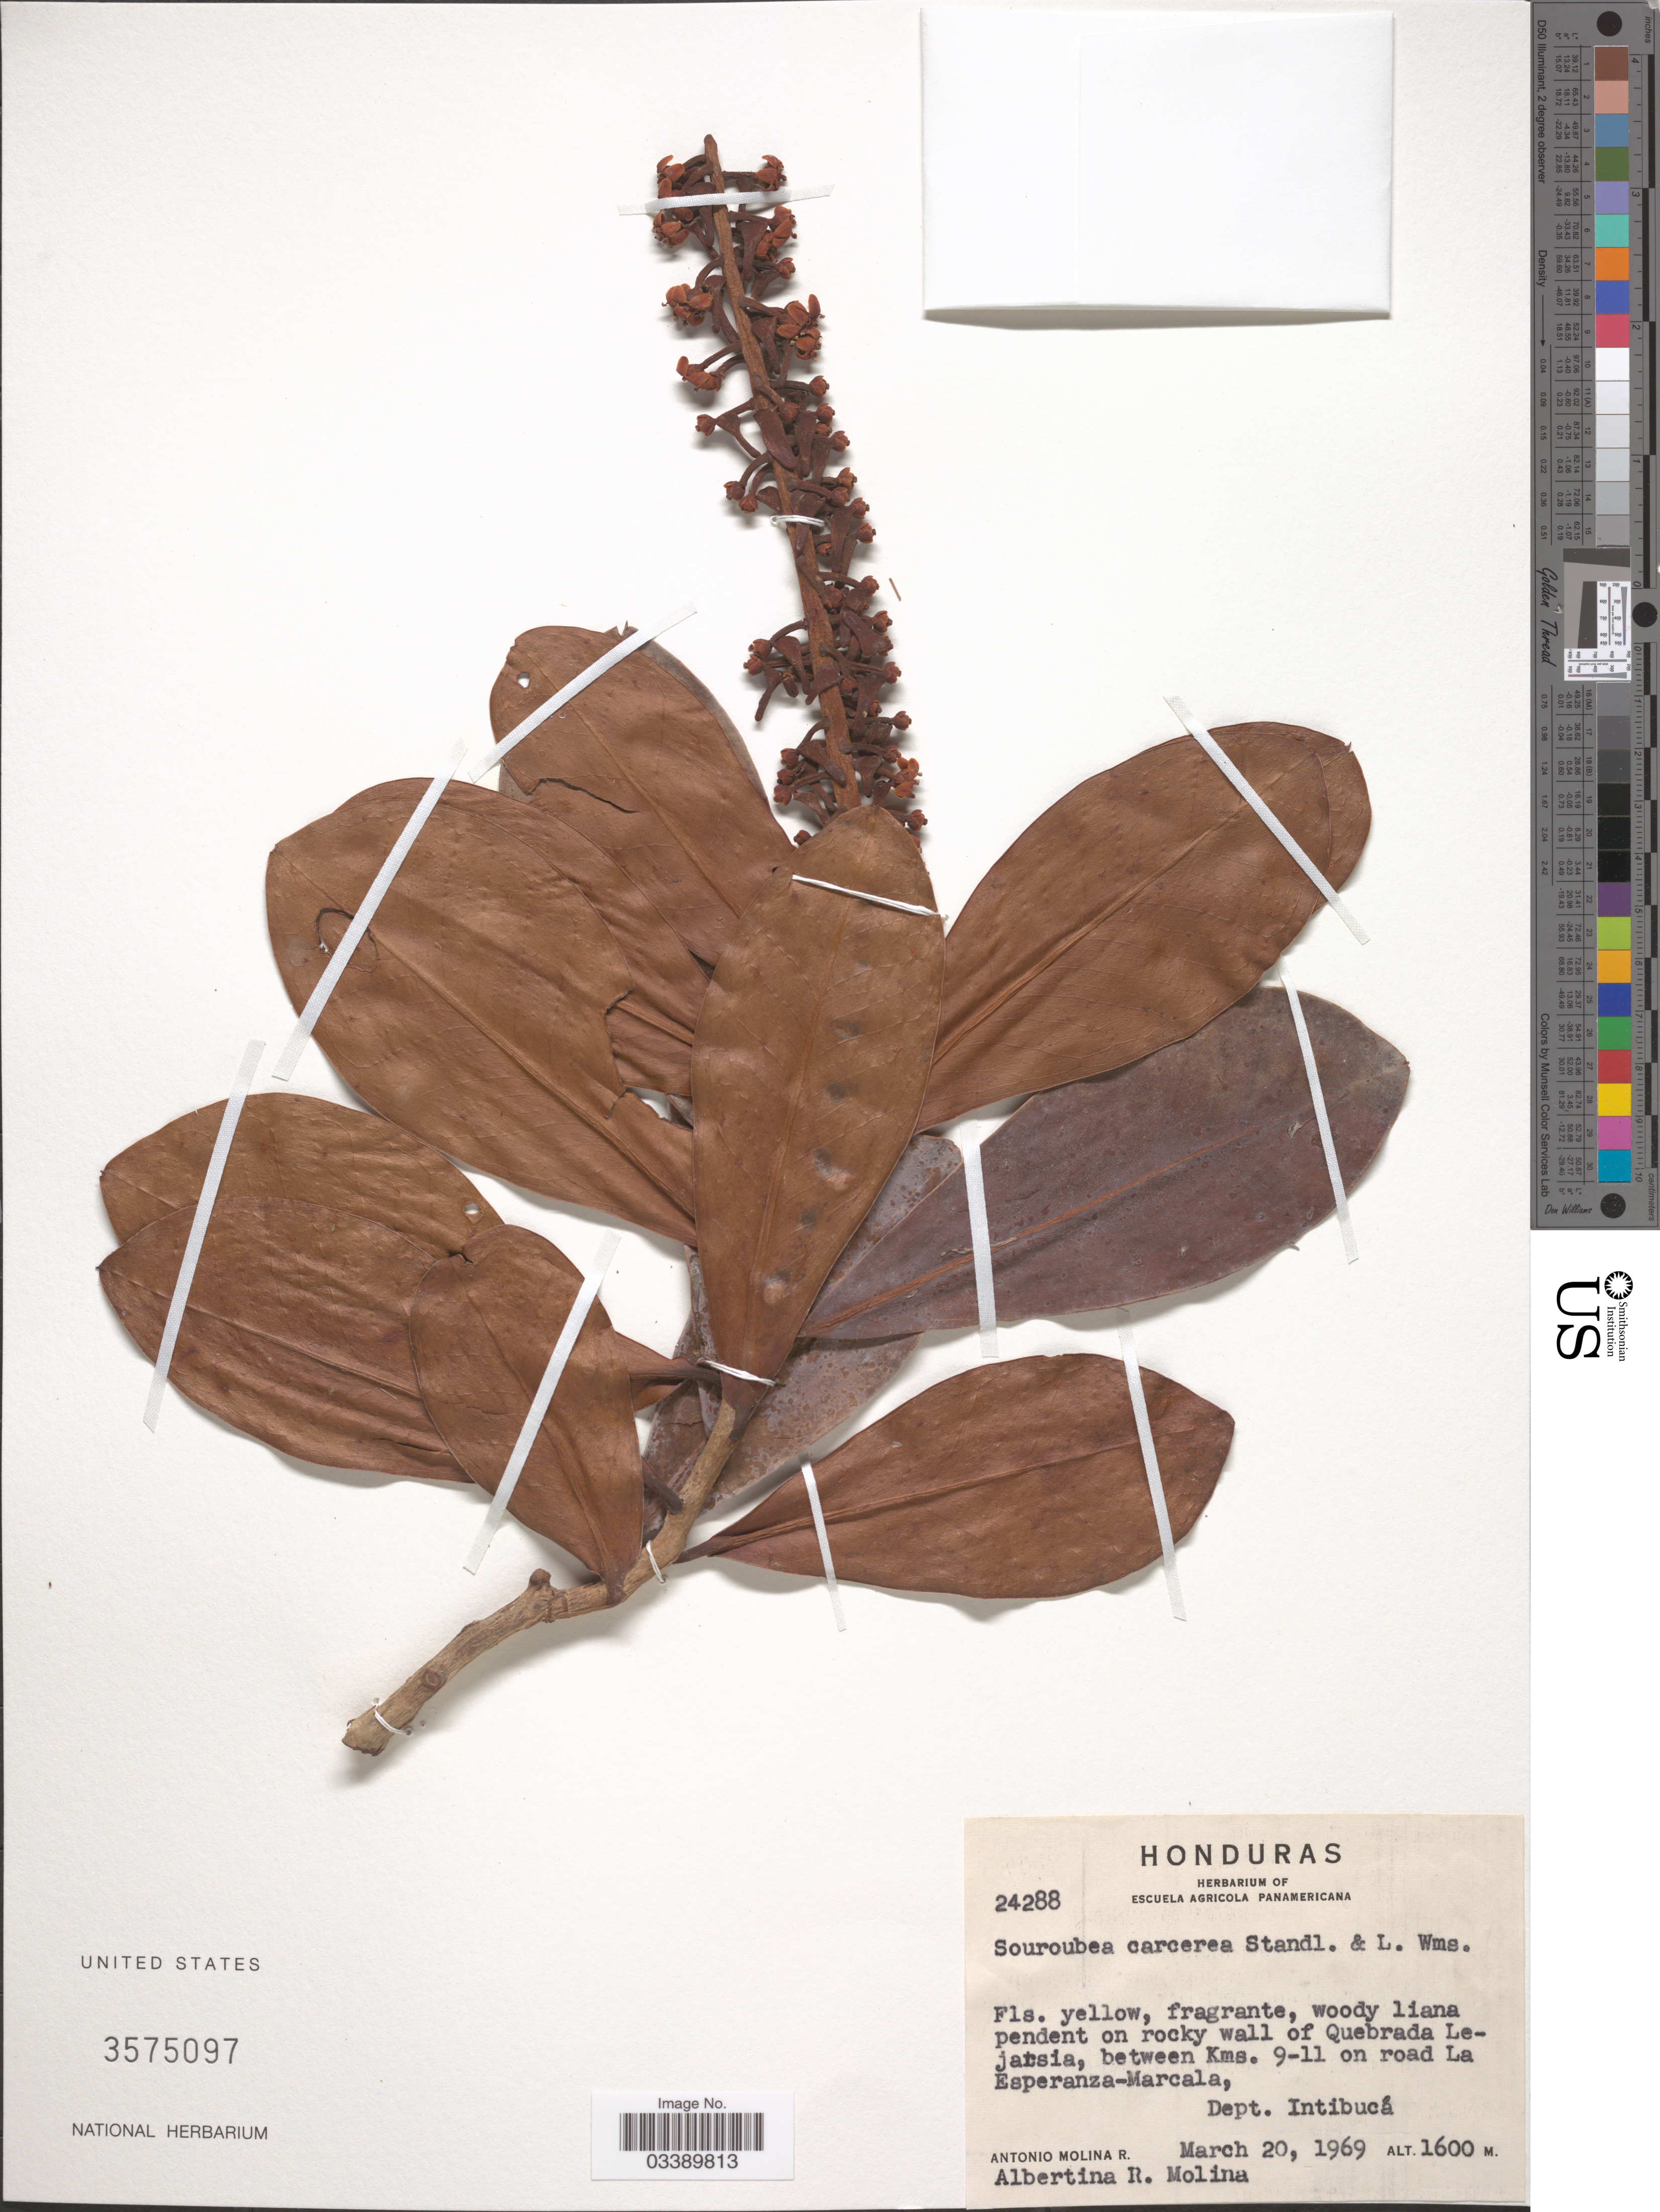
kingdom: Plantae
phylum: Tracheophyta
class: Magnoliopsida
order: Ericales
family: Marcgraviaceae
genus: Souroubea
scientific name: Souroubea exauriculata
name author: Delpino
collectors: A. Molina R. & A. R. Molina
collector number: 24288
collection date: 1969-03-20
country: Honduras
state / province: Intibuca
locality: On rocky wall of Quebrada Lejarsia, between Kms. 9-11 on road La Esperanza-Marcala, Dept. Intibucá.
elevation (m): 1600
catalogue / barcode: US 3575097